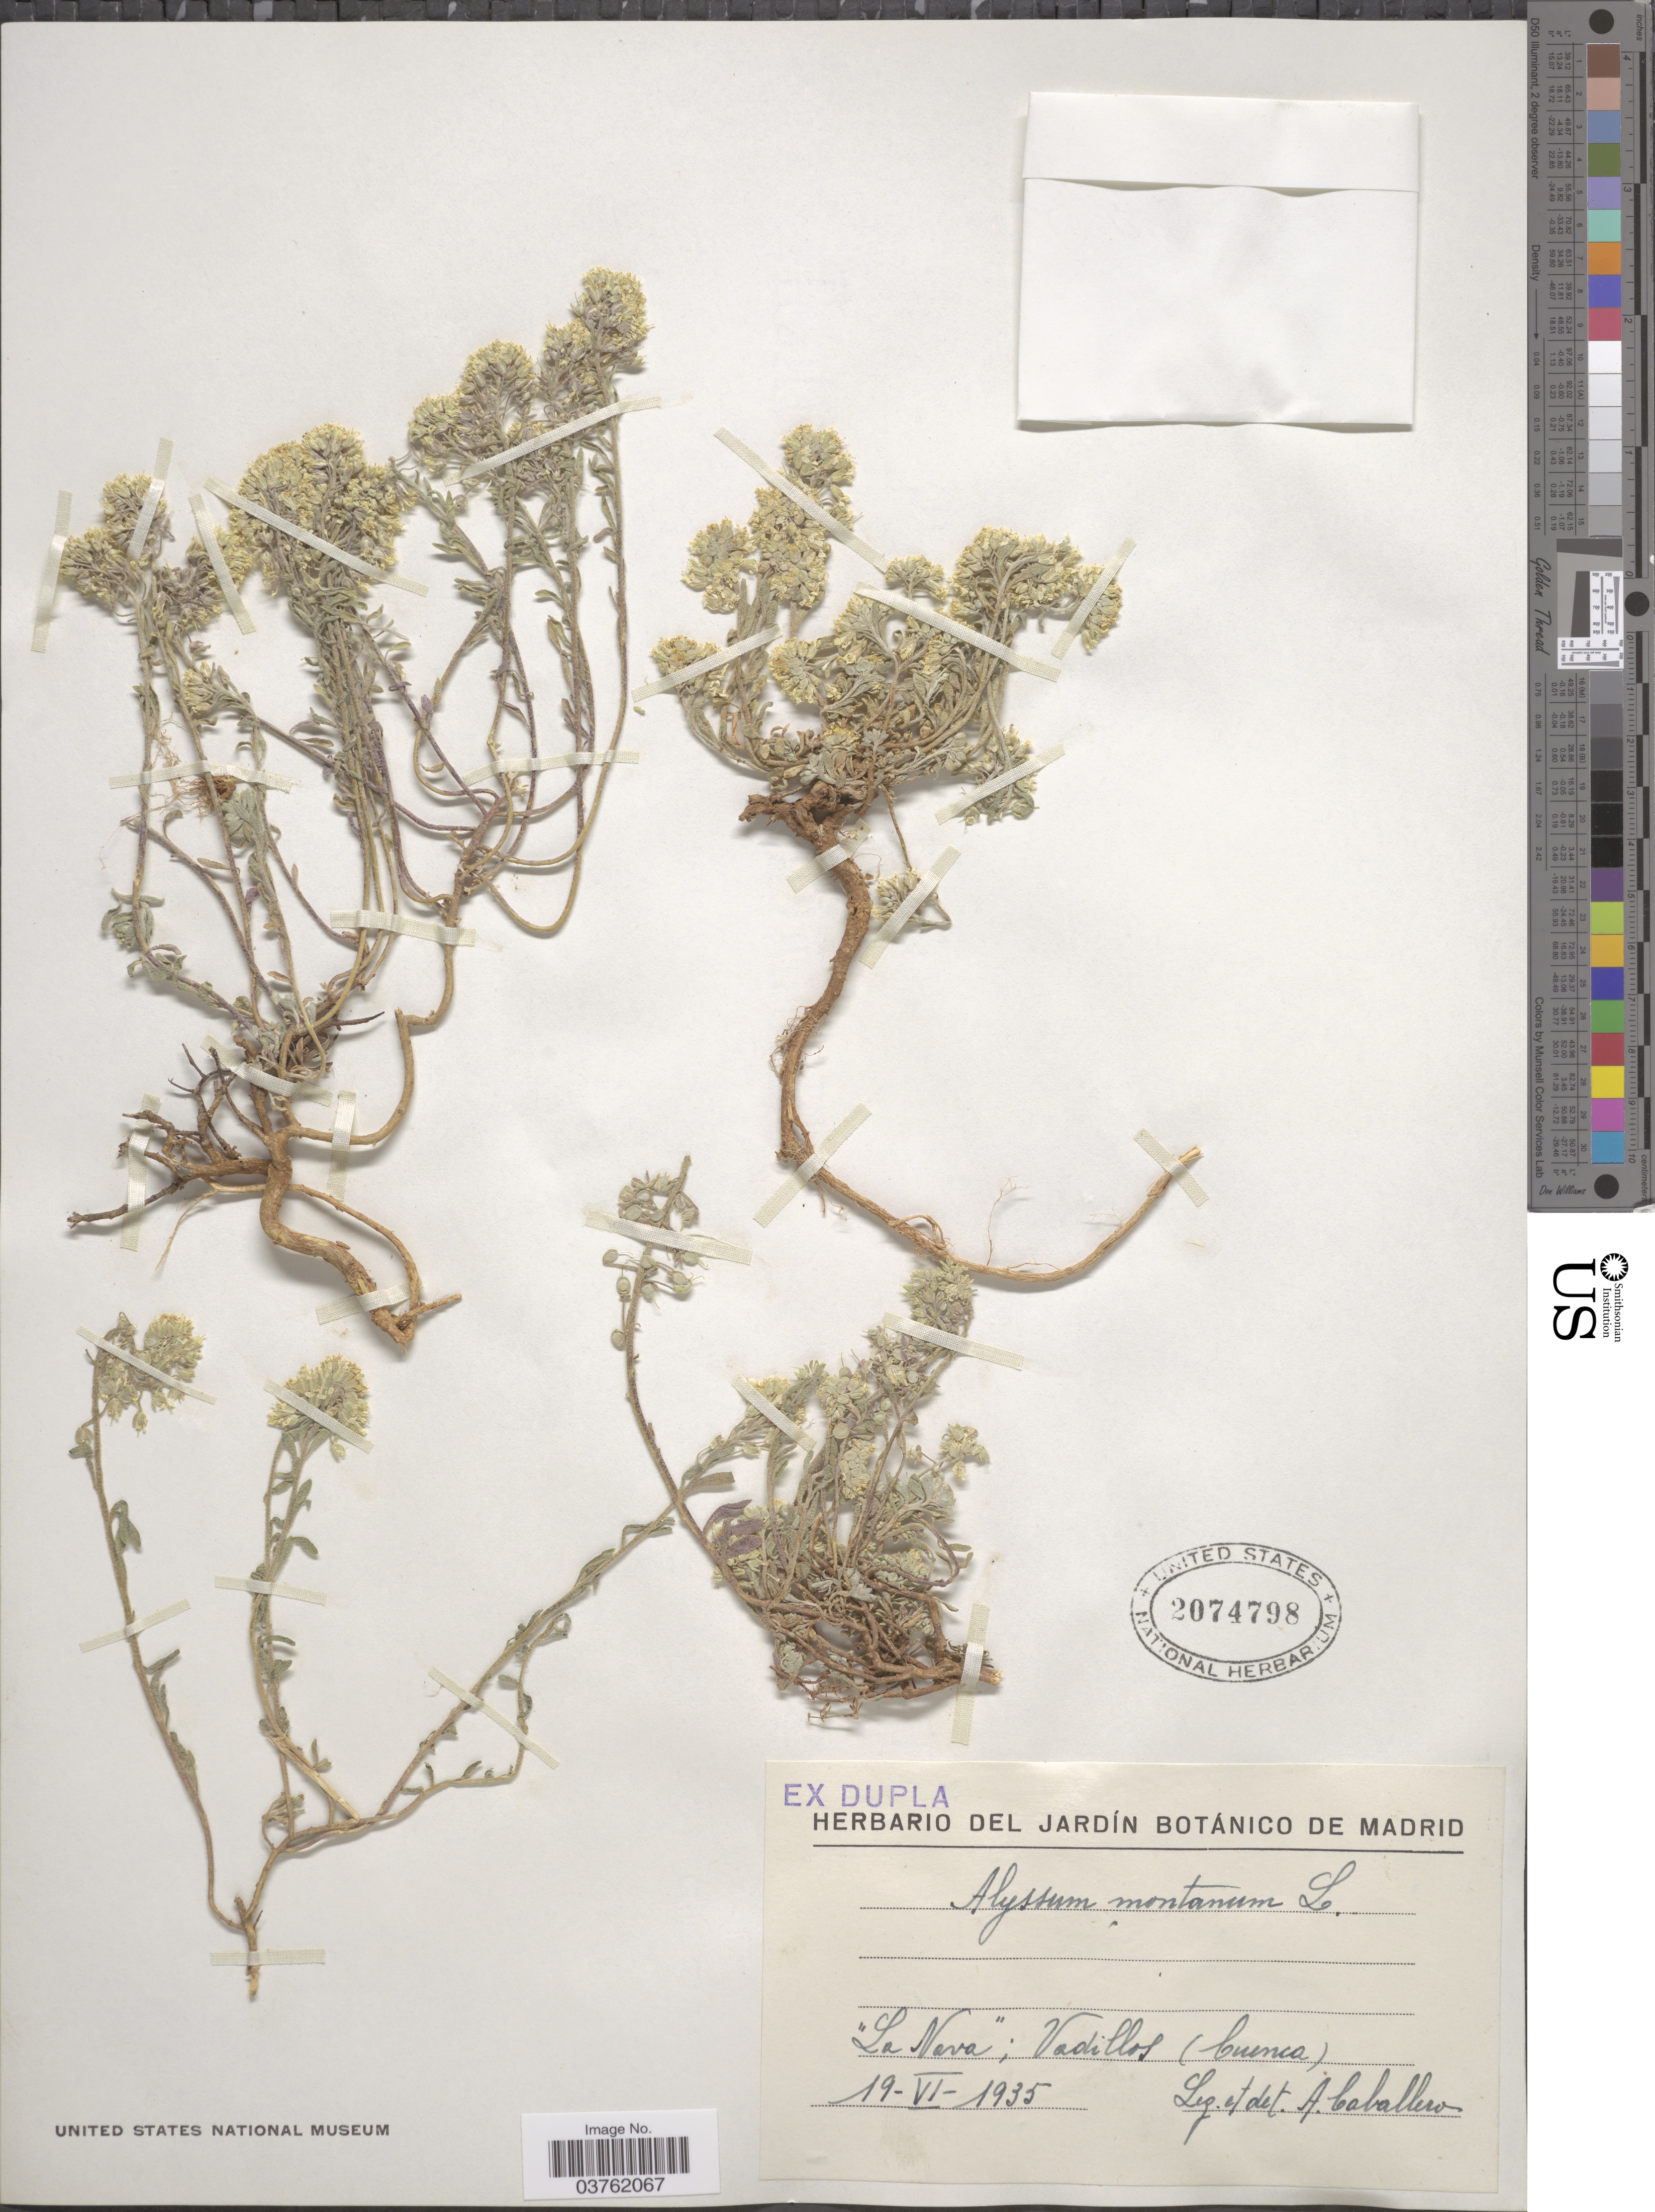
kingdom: Plantae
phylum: Tracheophyta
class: Magnoliopsida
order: Brassicales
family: Brassicaceae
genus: Alyssum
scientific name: Alyssum montanum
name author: L.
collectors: A. Caballero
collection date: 1935-06-19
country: Spain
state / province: Madrid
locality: La Nava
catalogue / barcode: US 2074798